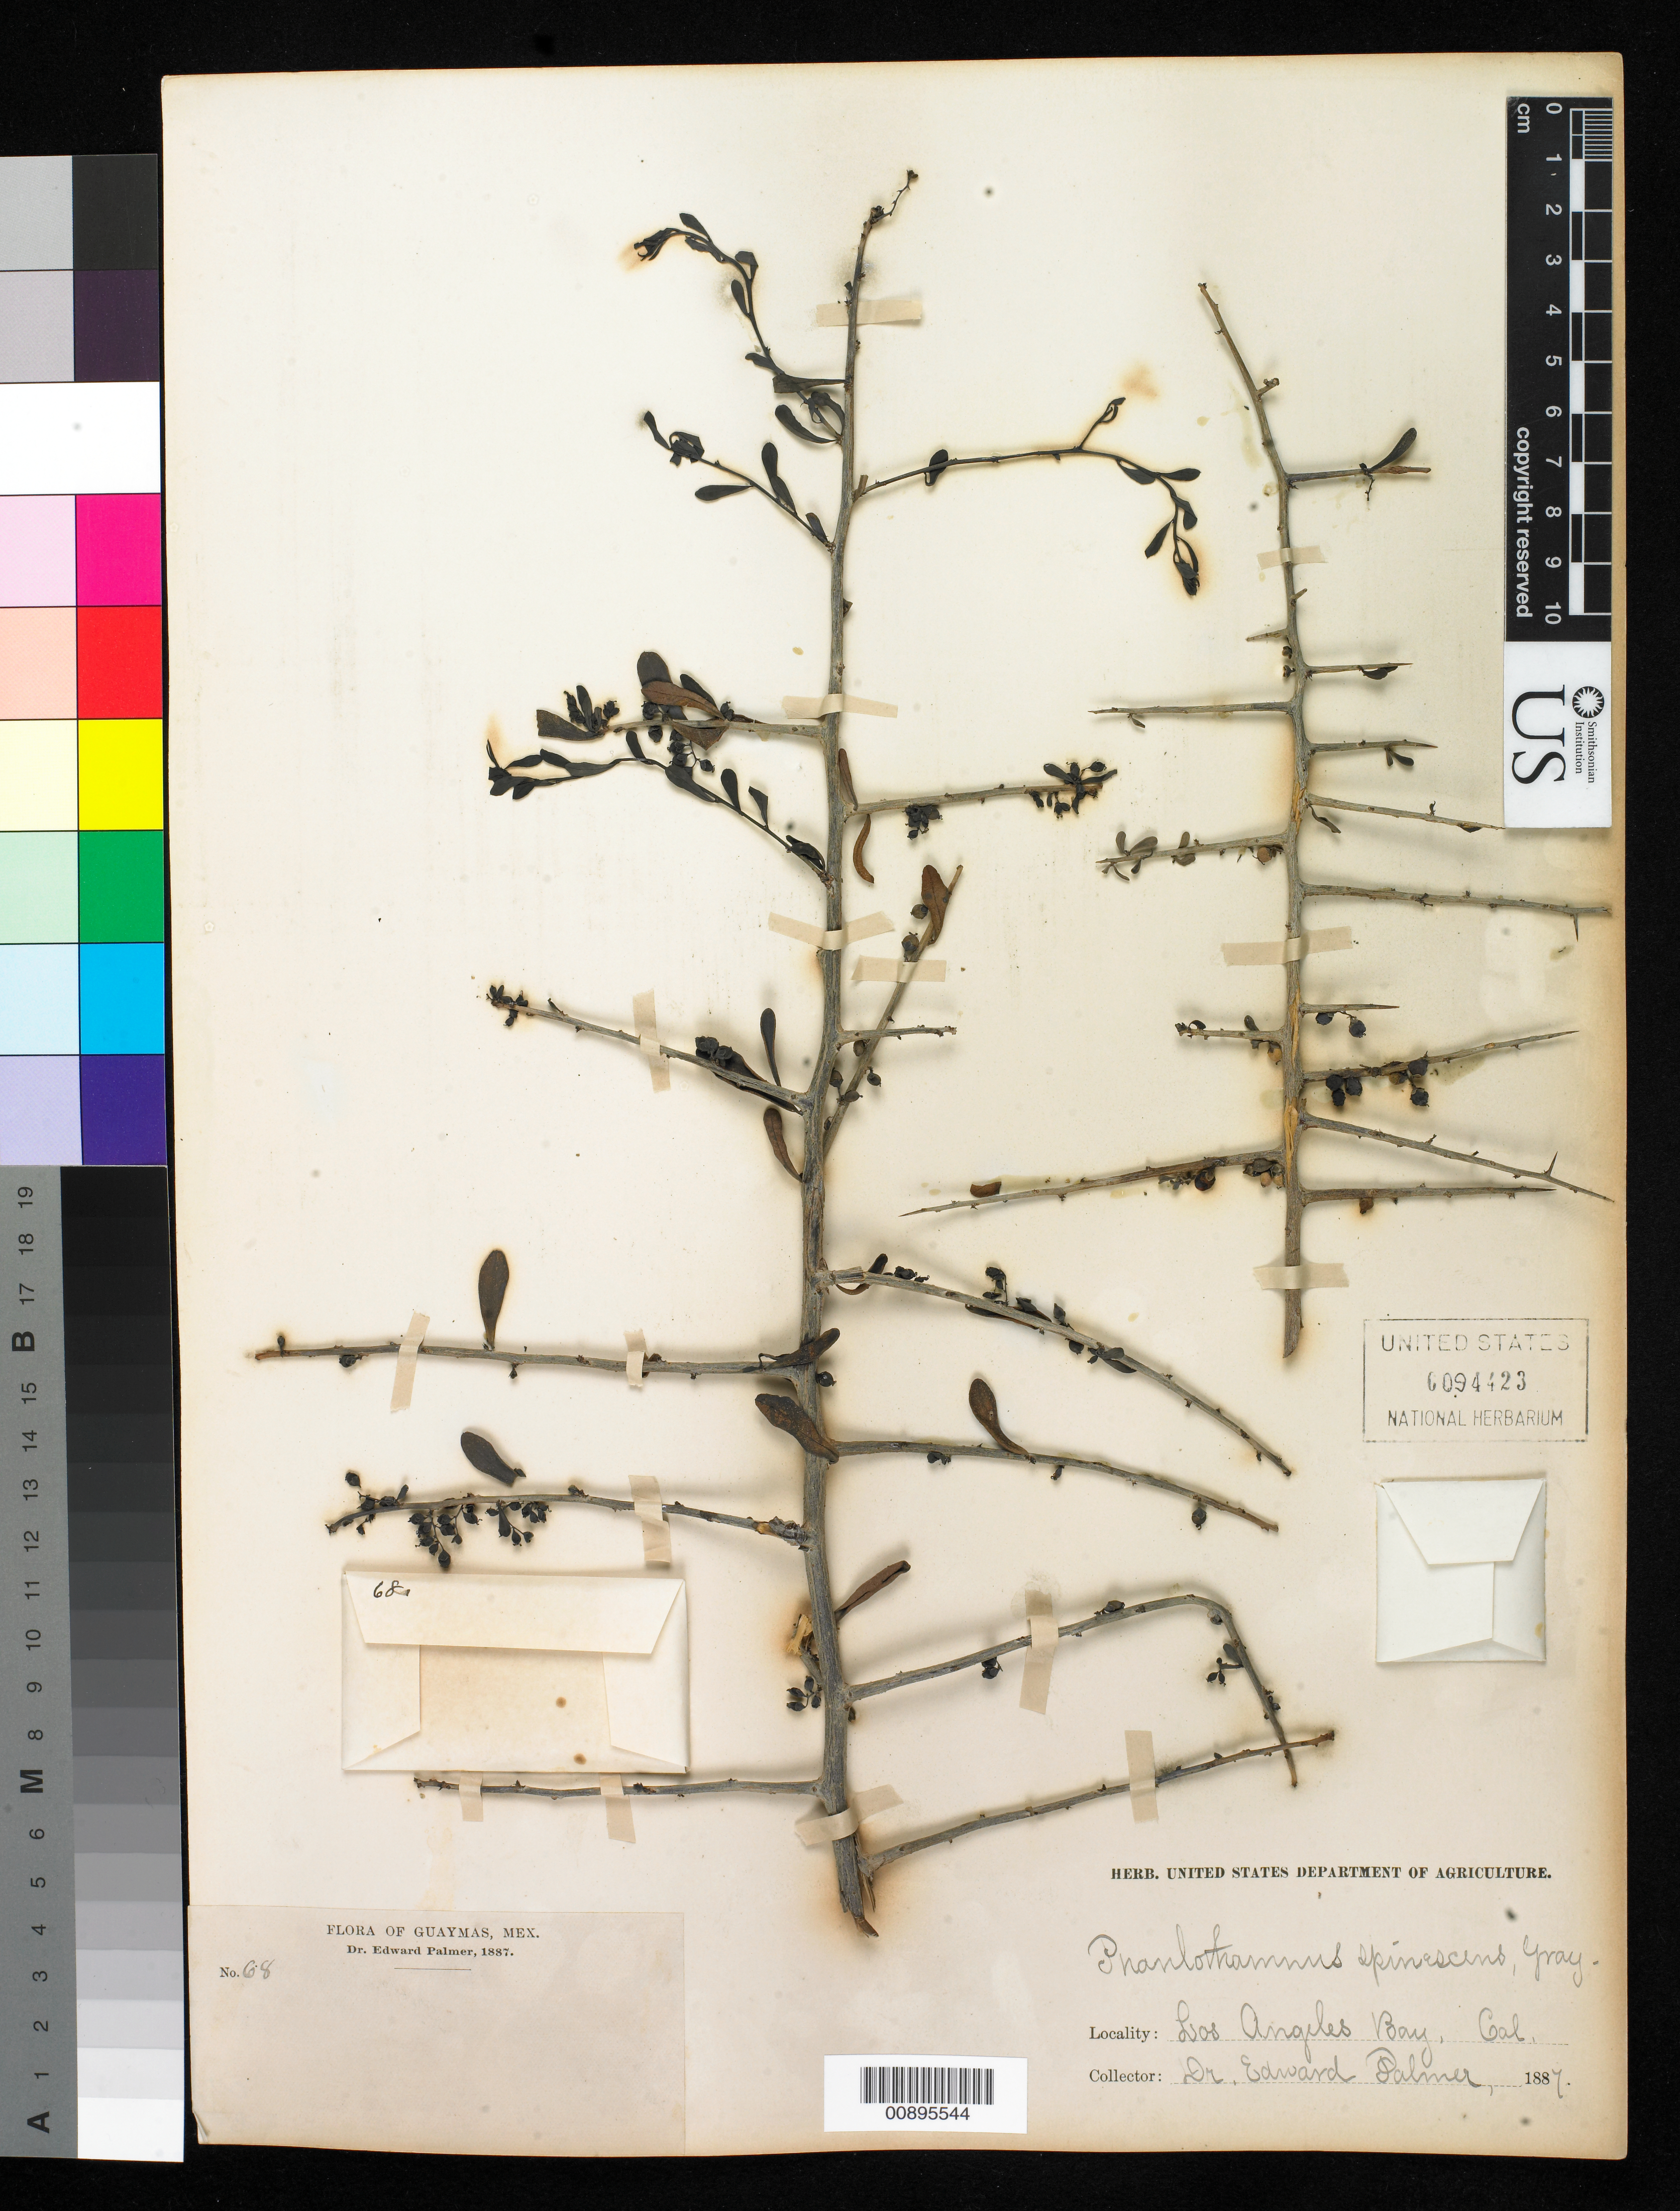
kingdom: Plantae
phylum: Tracheophyta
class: Magnoliopsida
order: Caryophyllales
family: Achatocarpaceae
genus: Phaulothamnus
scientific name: Phaulothamnus spinescens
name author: A. Gray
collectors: E. Palmer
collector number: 68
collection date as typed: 1887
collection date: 1887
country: Mexico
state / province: Baja California Norte / Sonora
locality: Guaymas, Sonora or Los Angeles Bay, Baja California Norte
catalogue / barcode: US 94423